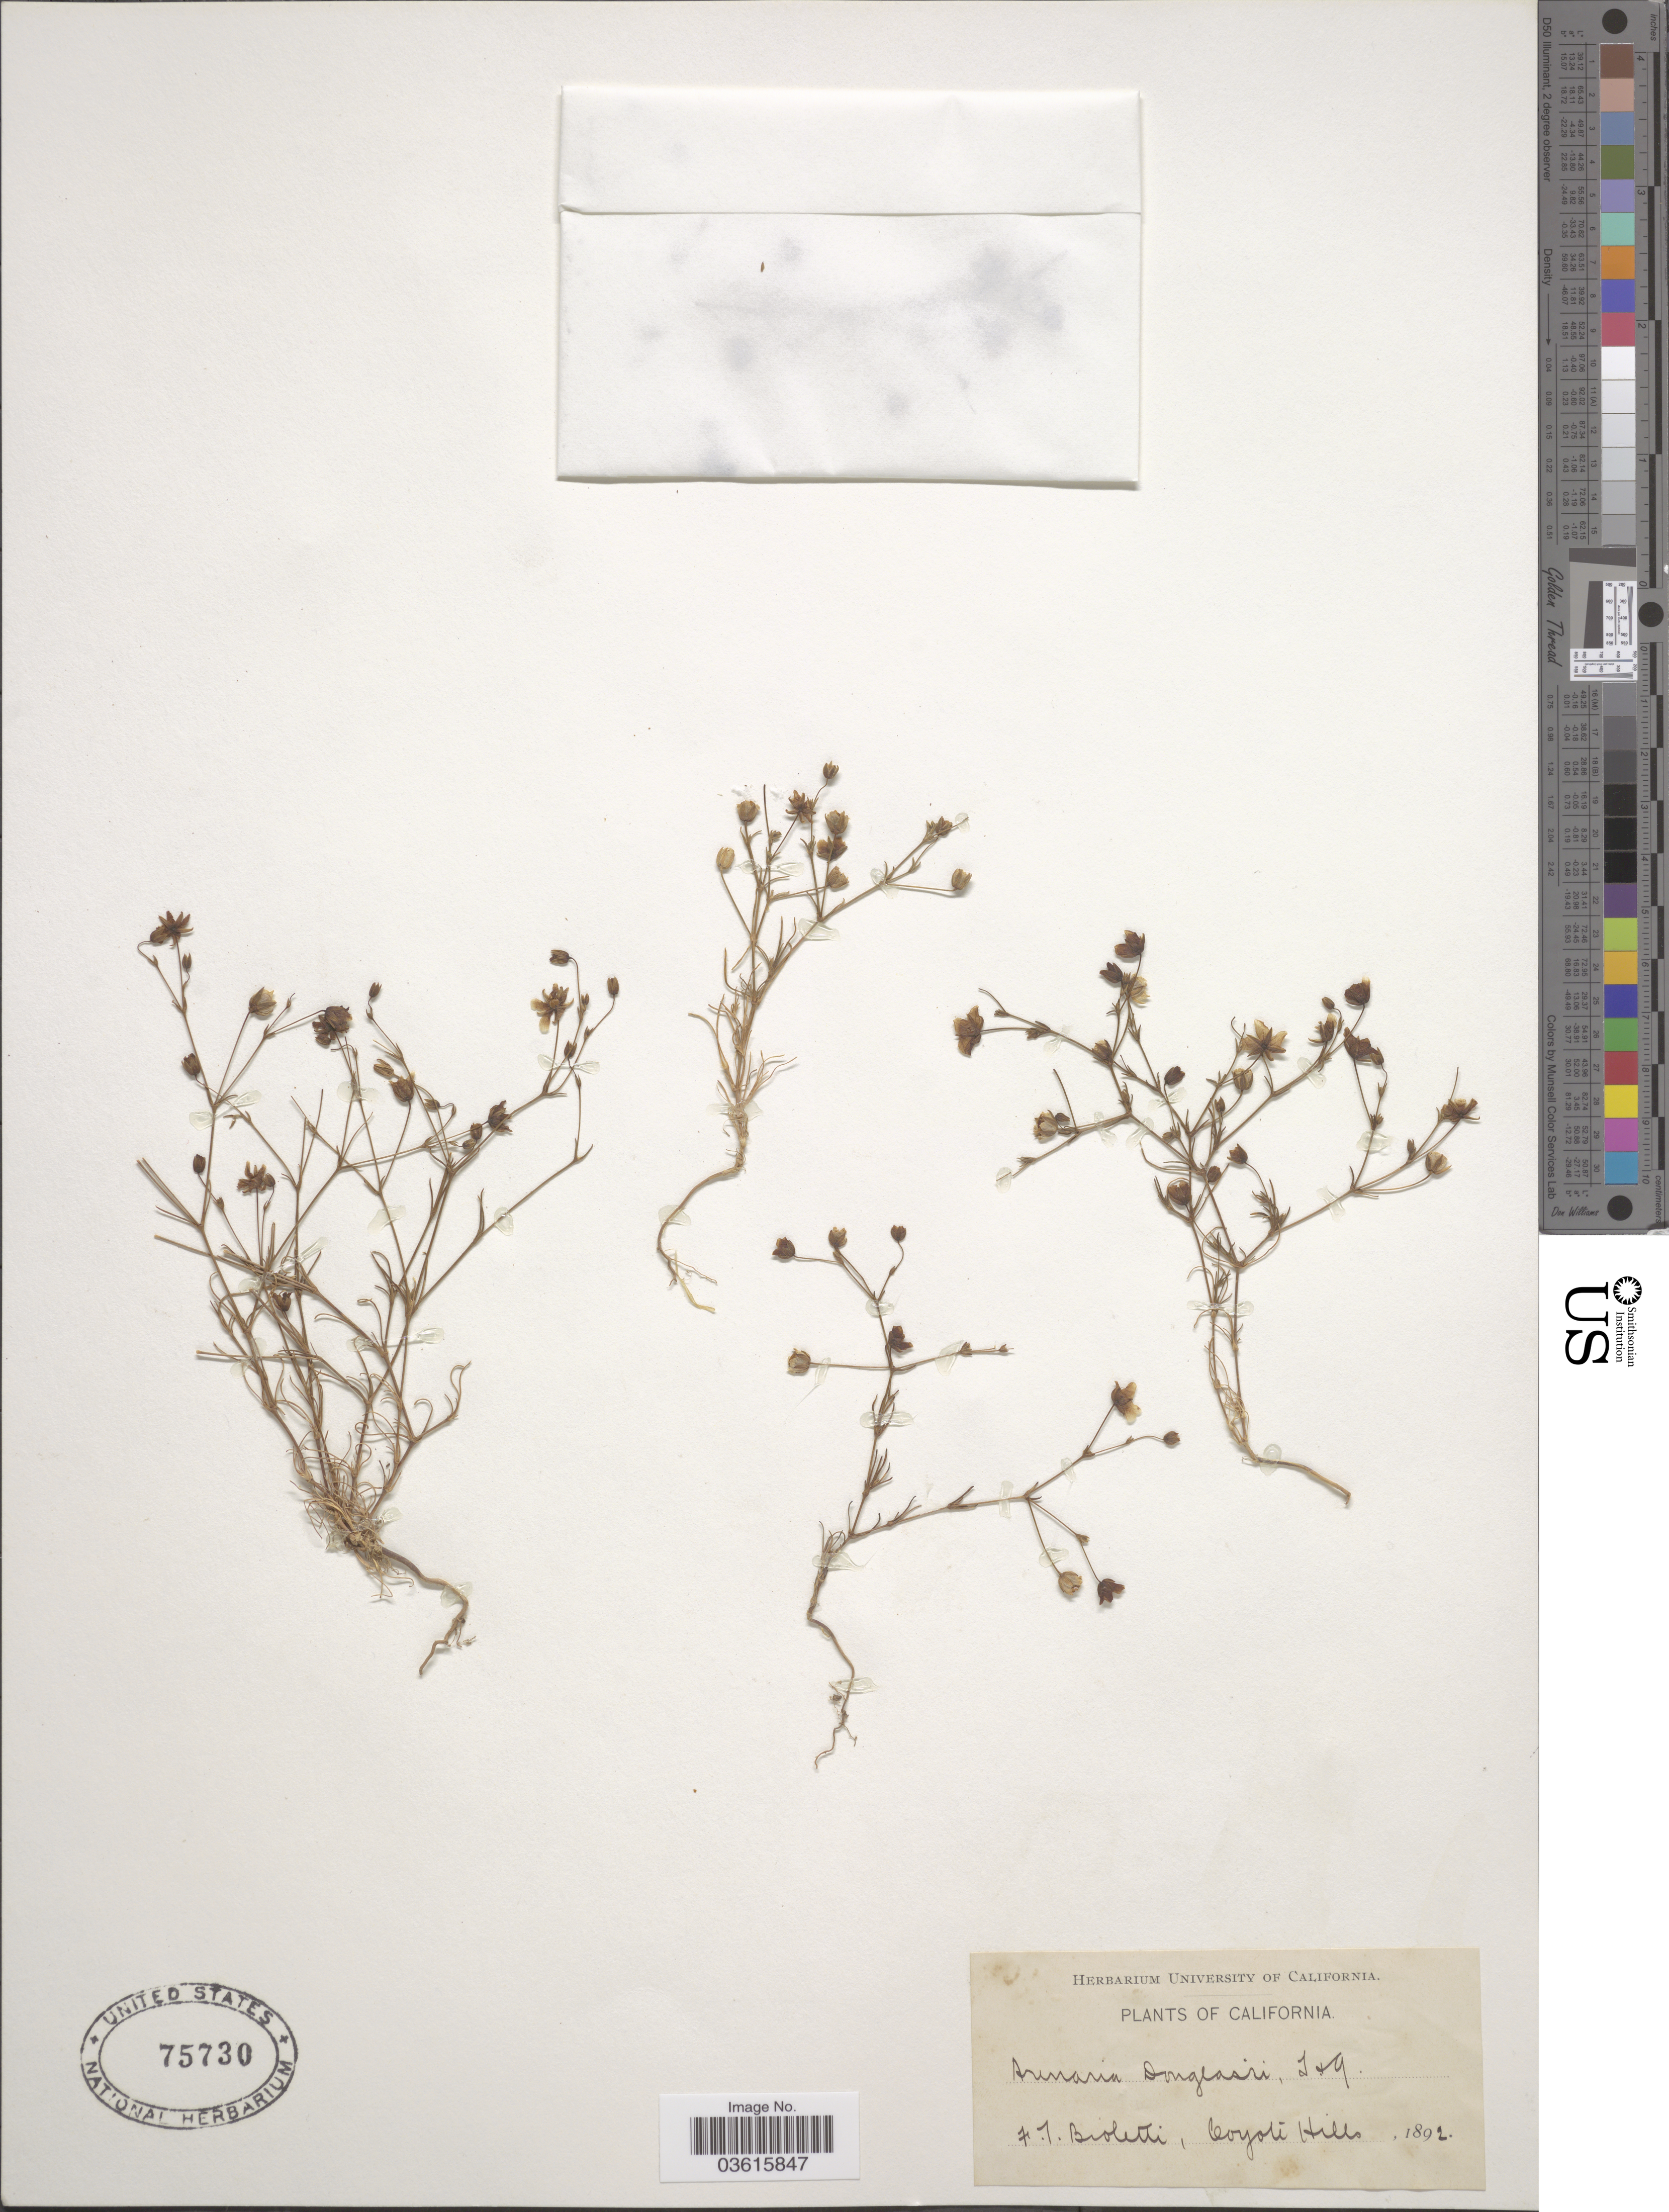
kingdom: Plantae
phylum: Tracheophyta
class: Magnoliopsida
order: Caryophyllales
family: Caryophyllaceae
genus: Minuartia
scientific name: Minuartia douglasii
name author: Mattf.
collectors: F. T. Bioletti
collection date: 1892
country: United States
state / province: California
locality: Coyoti Hills.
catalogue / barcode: US 75730